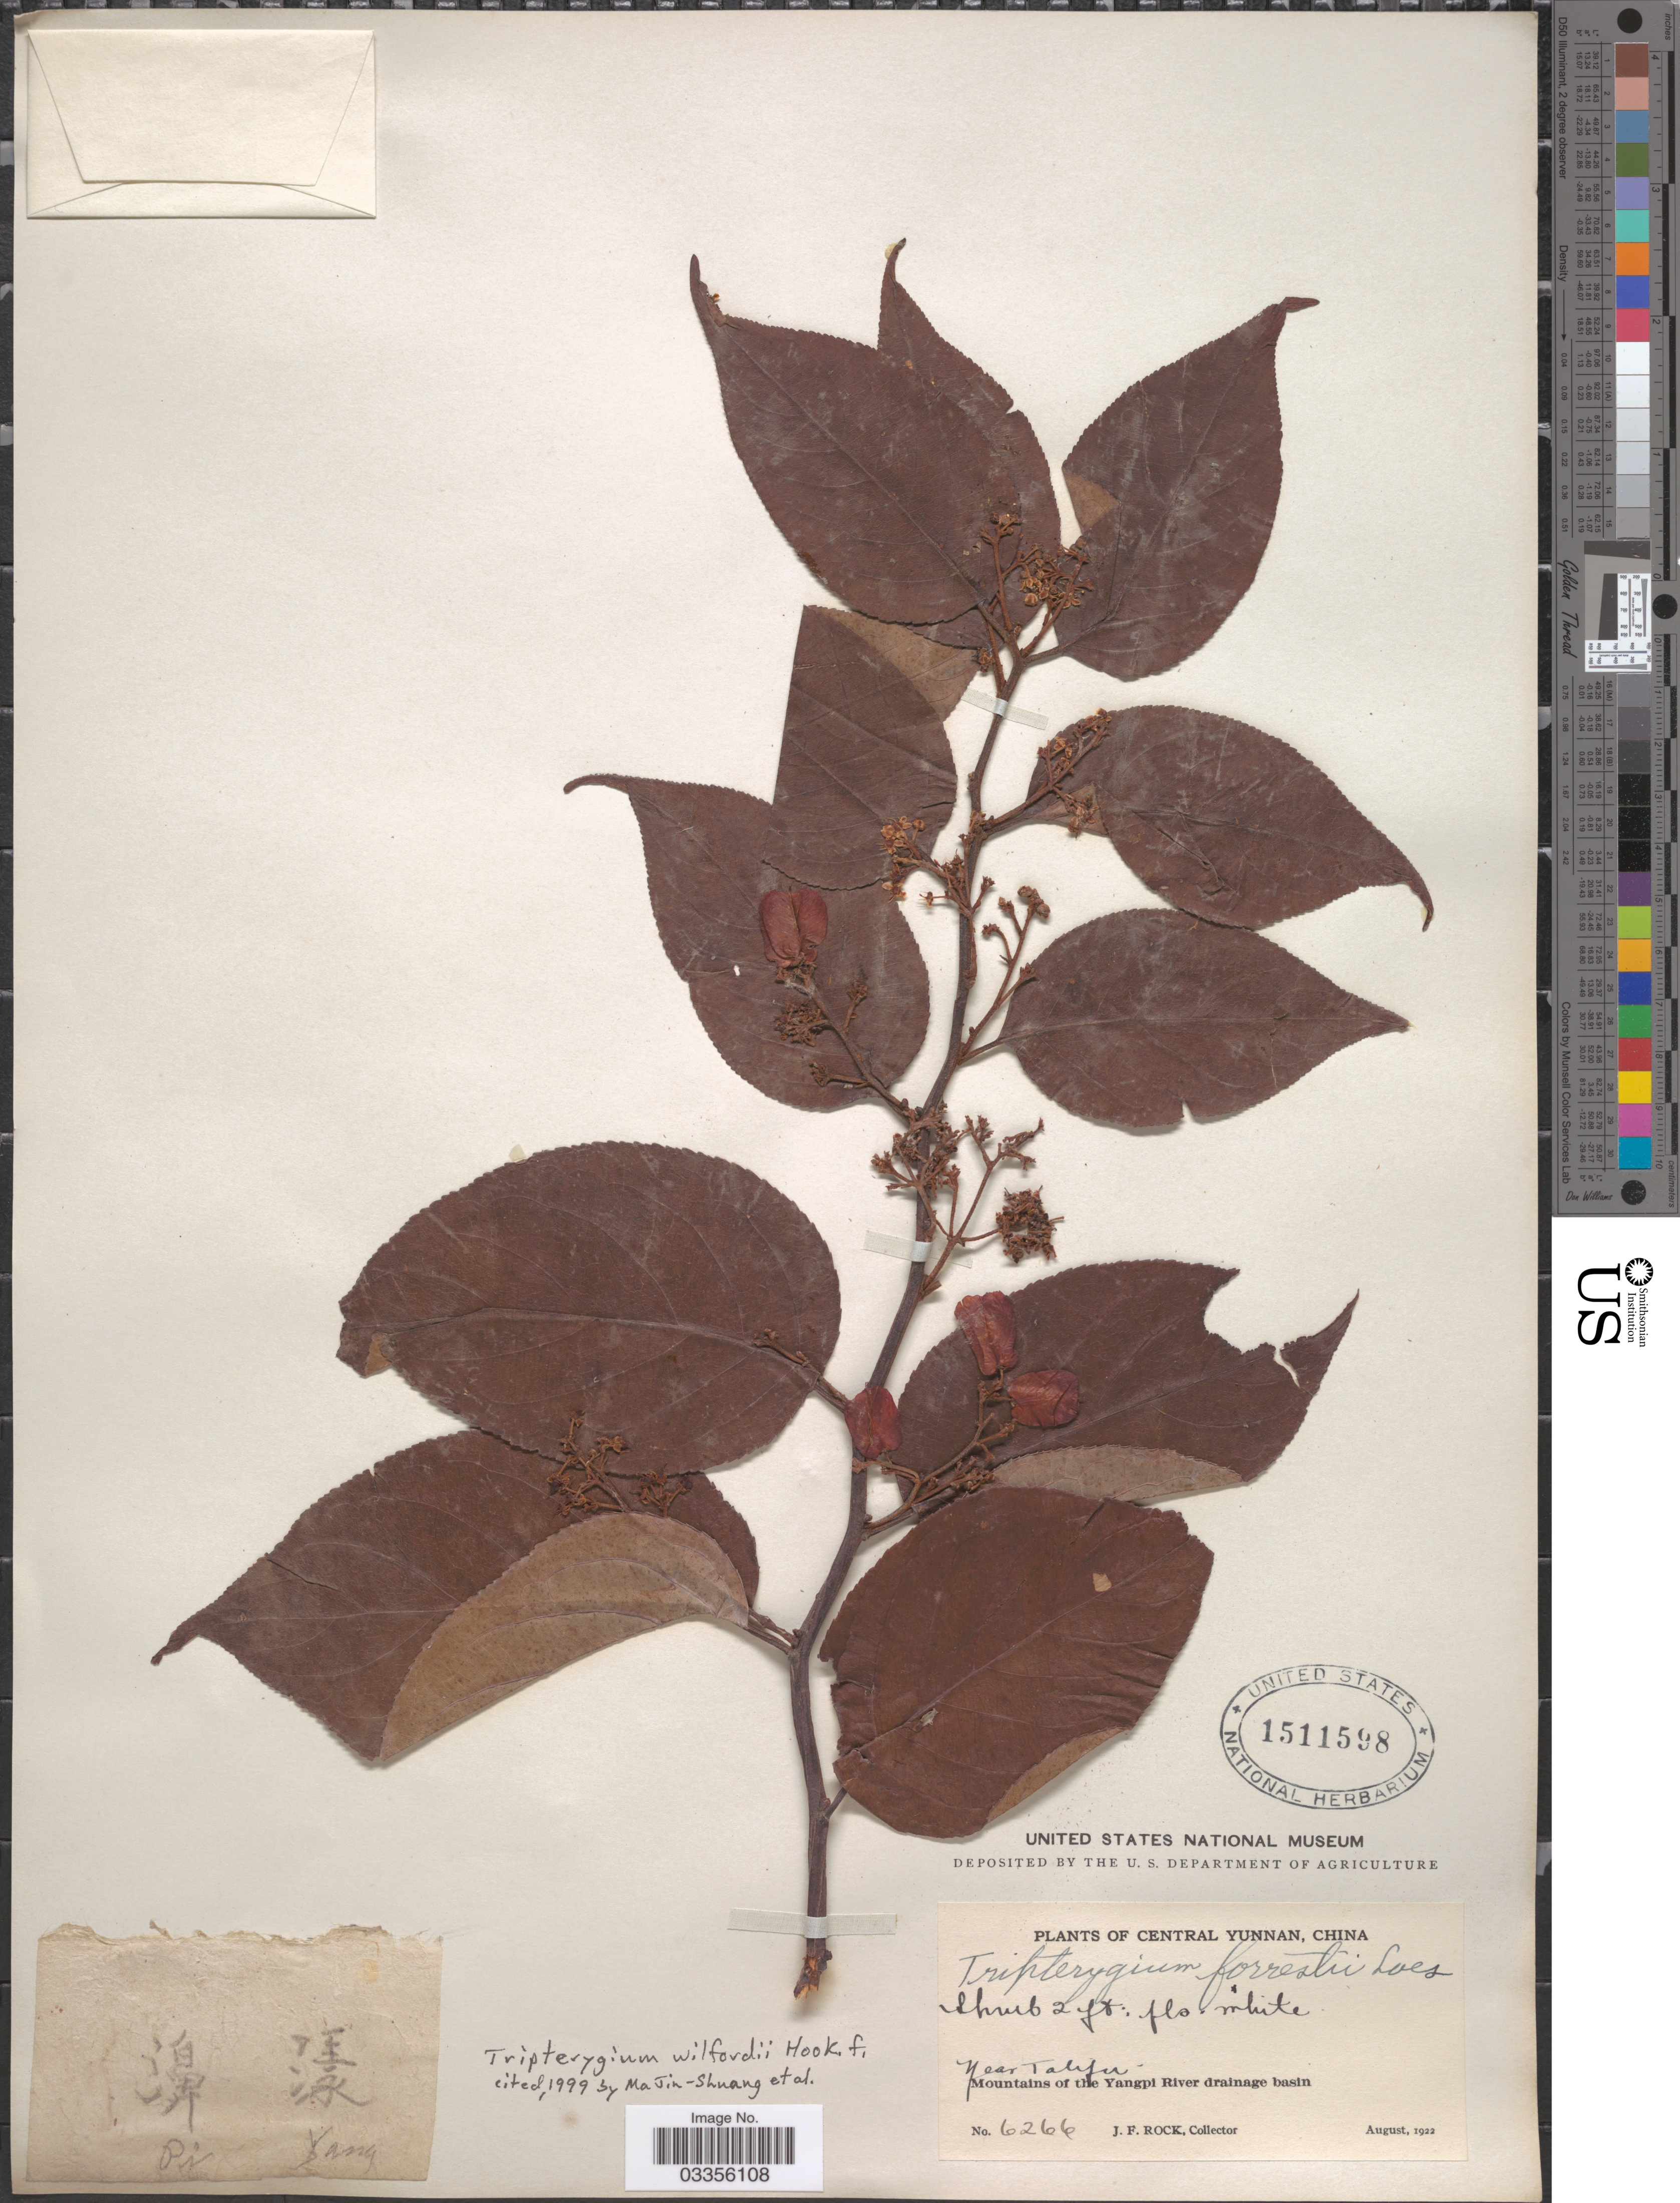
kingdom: Plantae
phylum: Tracheophyta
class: Magnoliopsida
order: Celastrales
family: Celastraceae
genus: Tripterygium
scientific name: Tripterygium wilfordii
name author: Hook. f.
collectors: J. Rock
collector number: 6266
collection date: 1922-08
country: China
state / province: Yunnan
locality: Central Yunnan. near Talifu. Mountains of the Yangpi River drainage basin.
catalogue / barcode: US 1511598